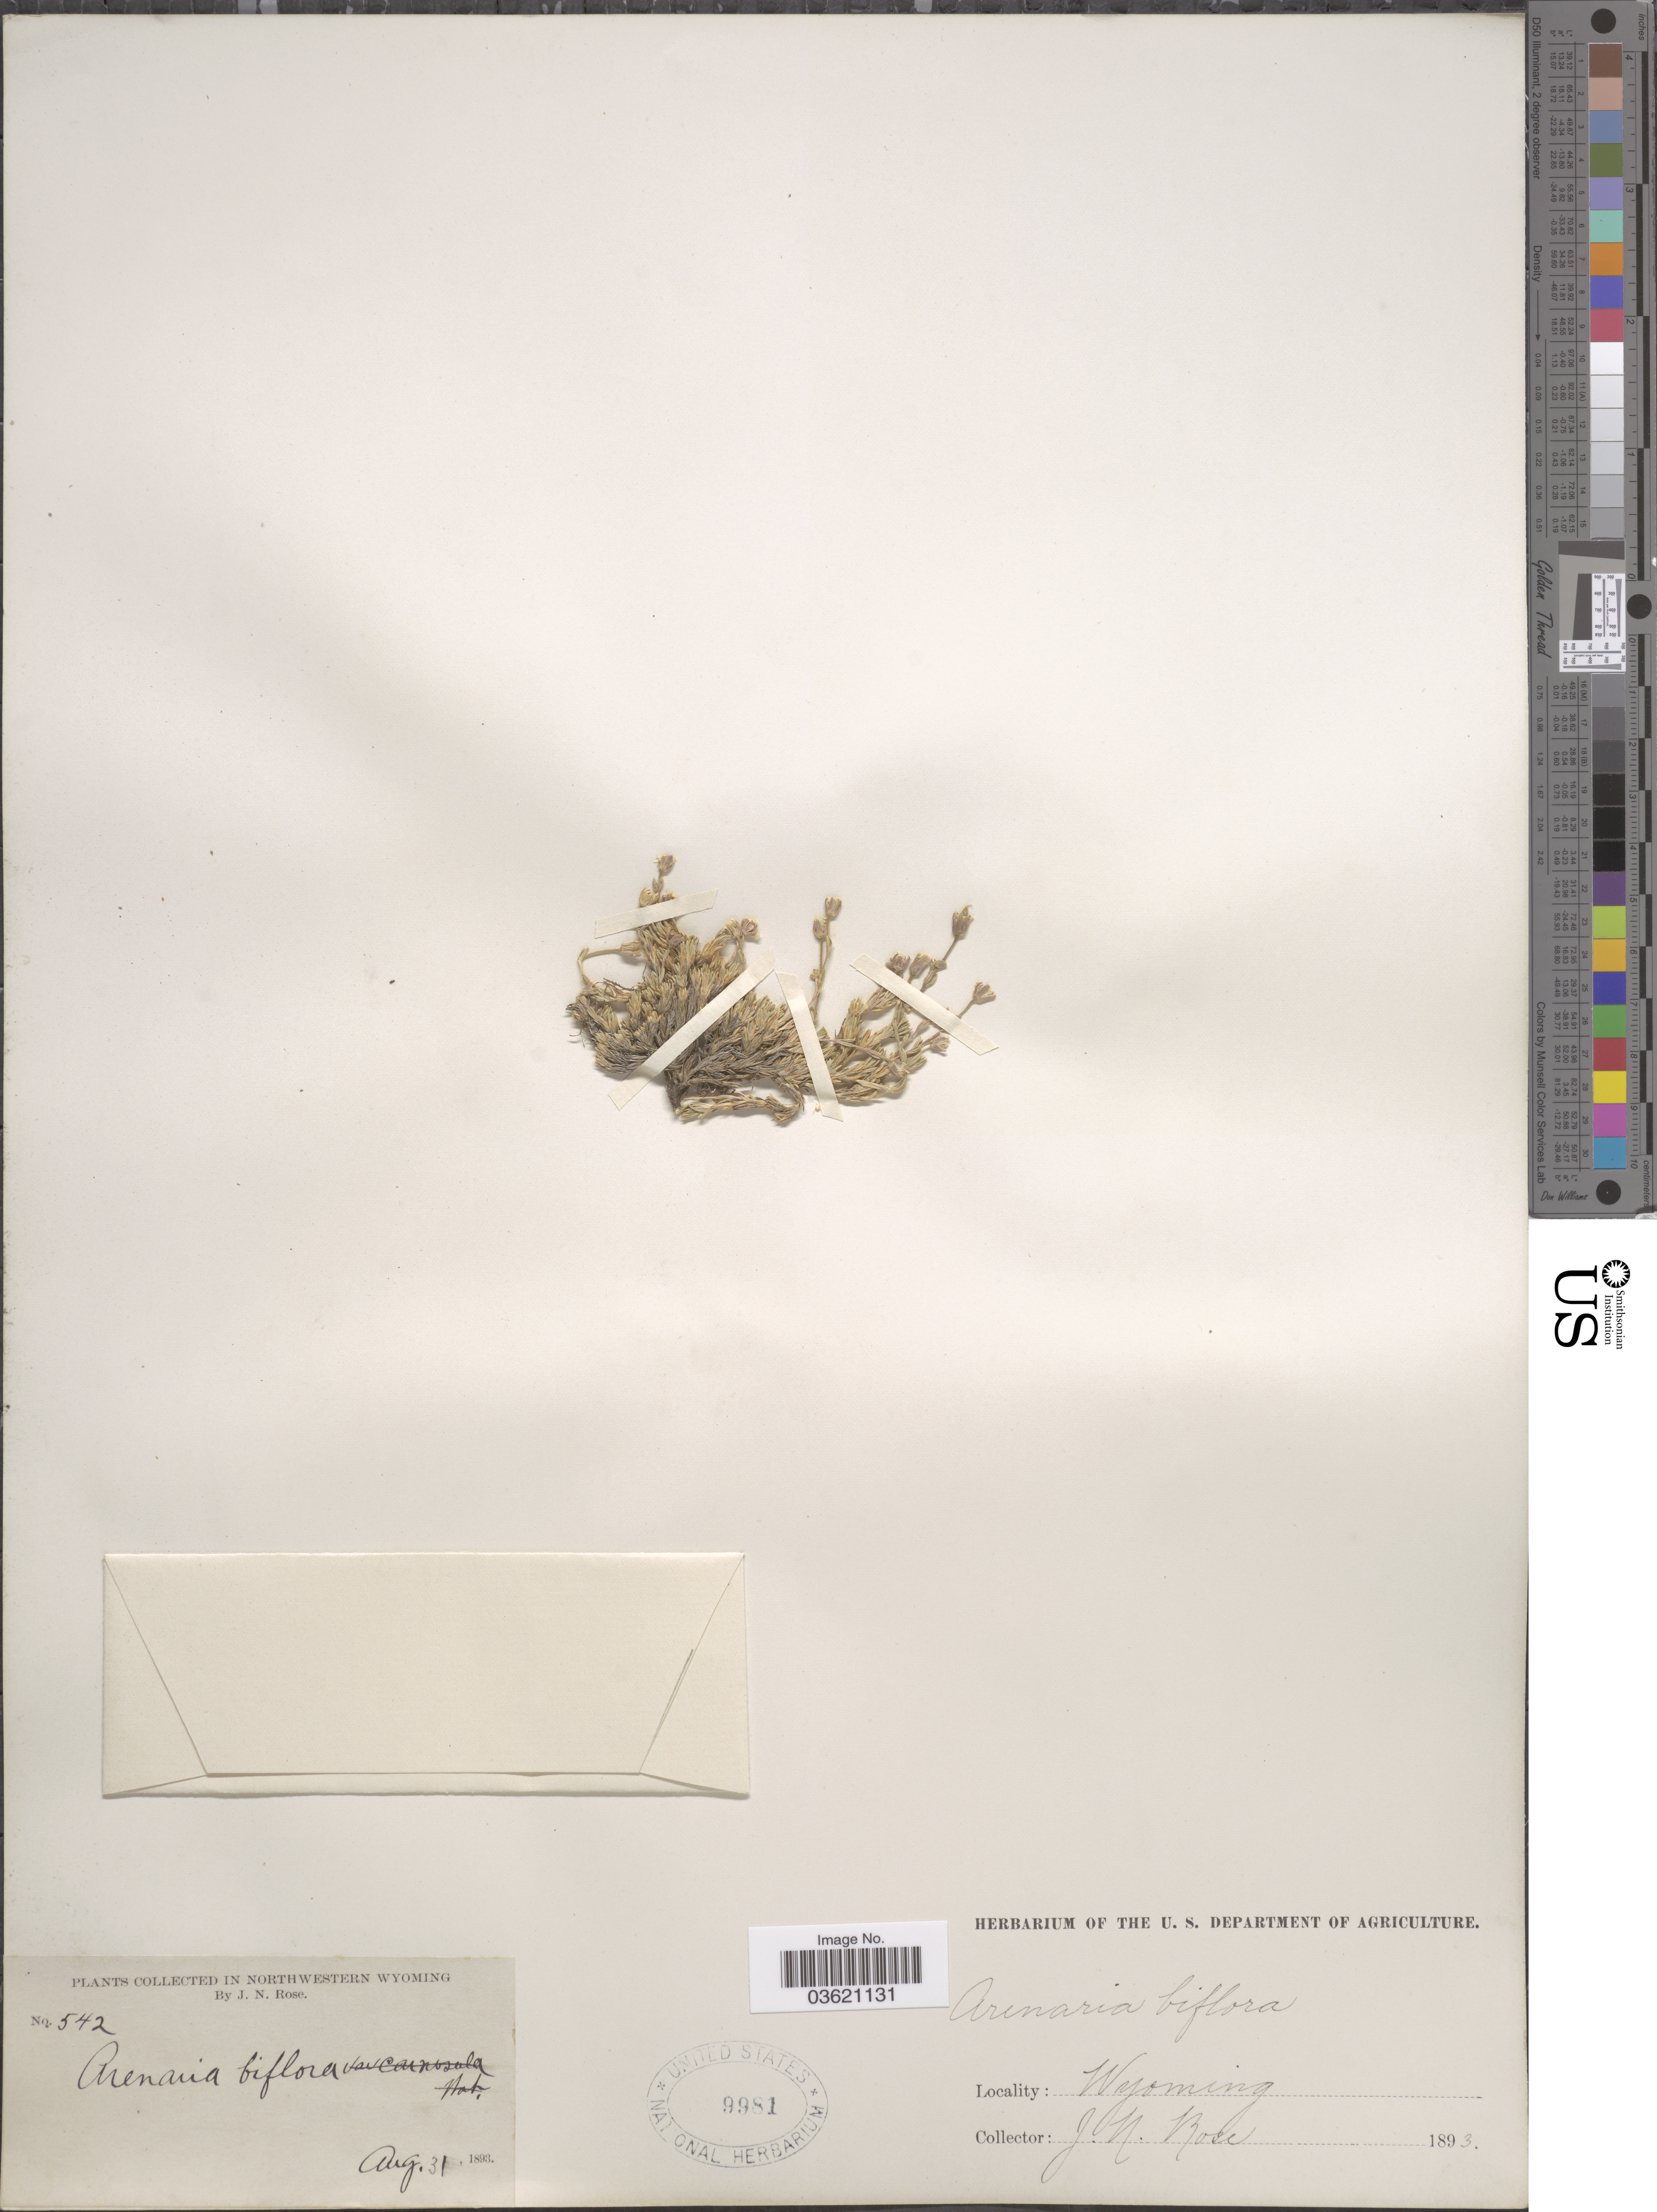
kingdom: Plantae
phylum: Tracheophyta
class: Magnoliopsida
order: Caryophyllales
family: Caryophyllaceae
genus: Cherleria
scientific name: Cherleria obtusiloba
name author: (Rydb.) A.J. Moore & Dillenb.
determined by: Strong, M. T., (US), Smithsonian Institution - National Museum of Natural History (UNITED STATES)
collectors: J. N. Rose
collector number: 542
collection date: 1893-08-31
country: United States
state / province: Wyoming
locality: In Northwestern Wyoming.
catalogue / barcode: US 9981